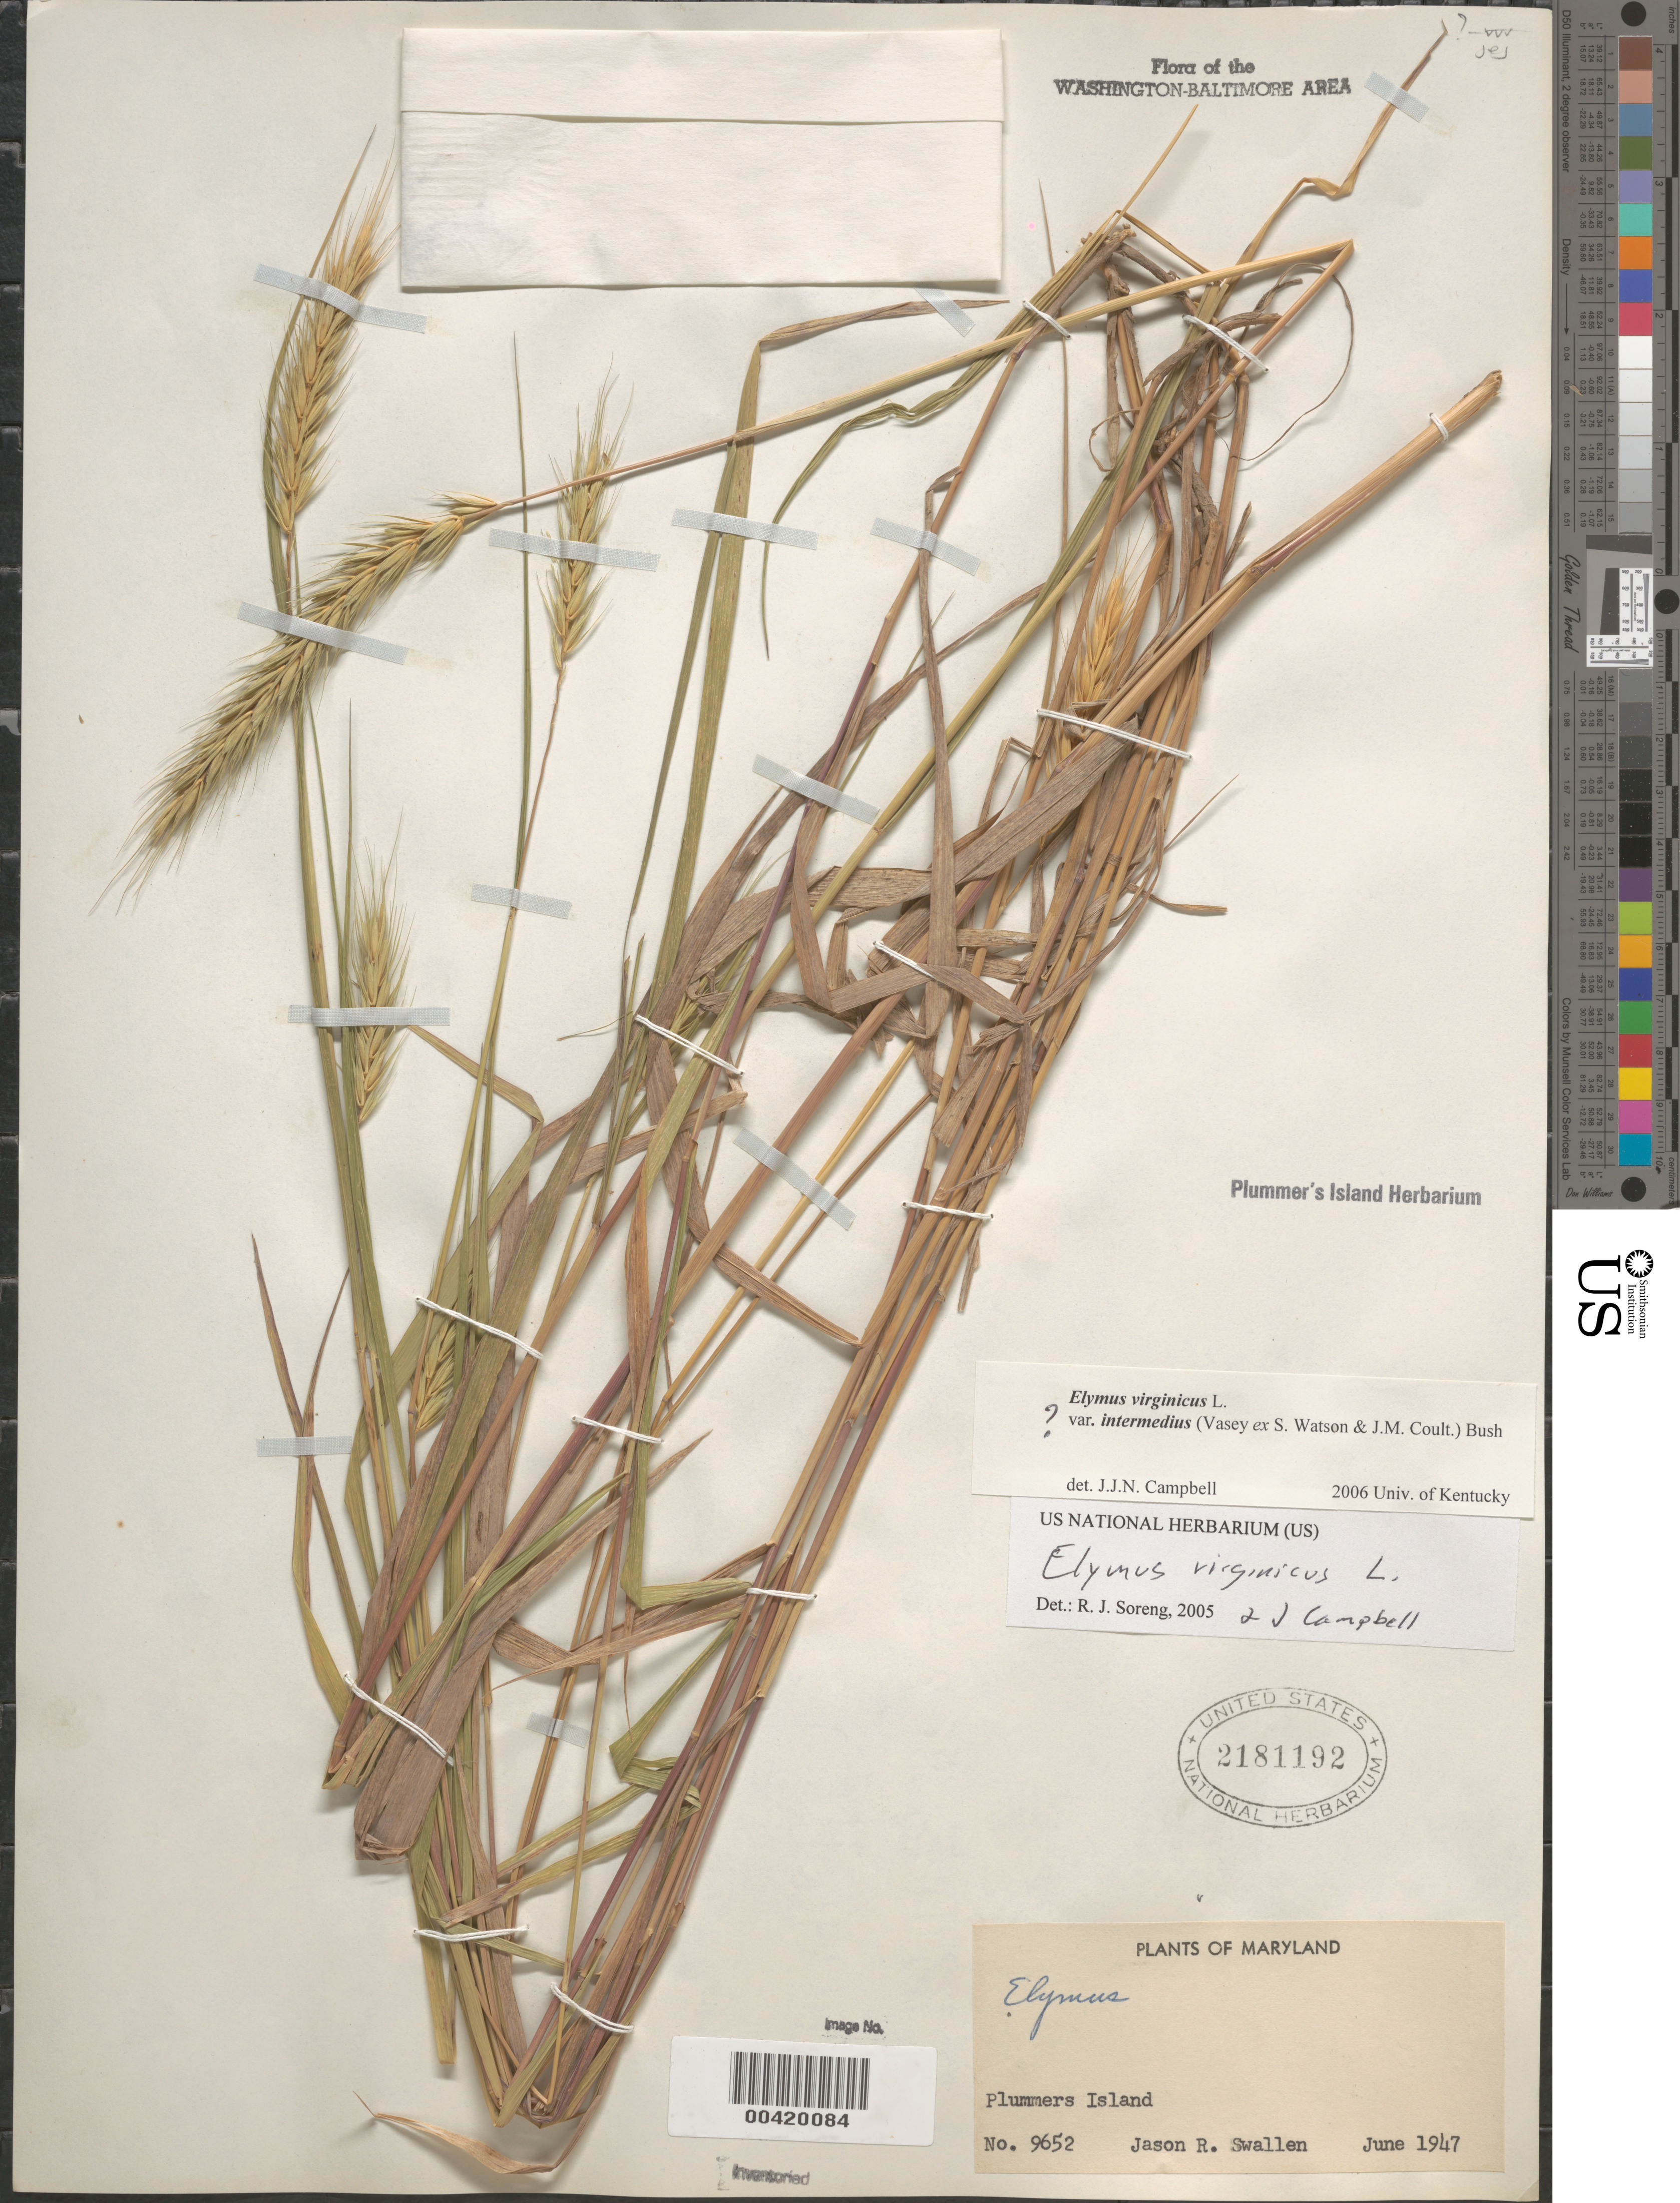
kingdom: Plantae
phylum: Tracheophyta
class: Liliopsida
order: Poales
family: Poaceae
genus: Elymus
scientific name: Elymus virginicus var. intermedius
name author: L.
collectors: J. R. Swallen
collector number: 9652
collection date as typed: Jun 1947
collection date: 1947-06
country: United States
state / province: Maryland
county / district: Montgomery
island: Plummers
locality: Plummer's Island C. & O. Canal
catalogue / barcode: US 2181192